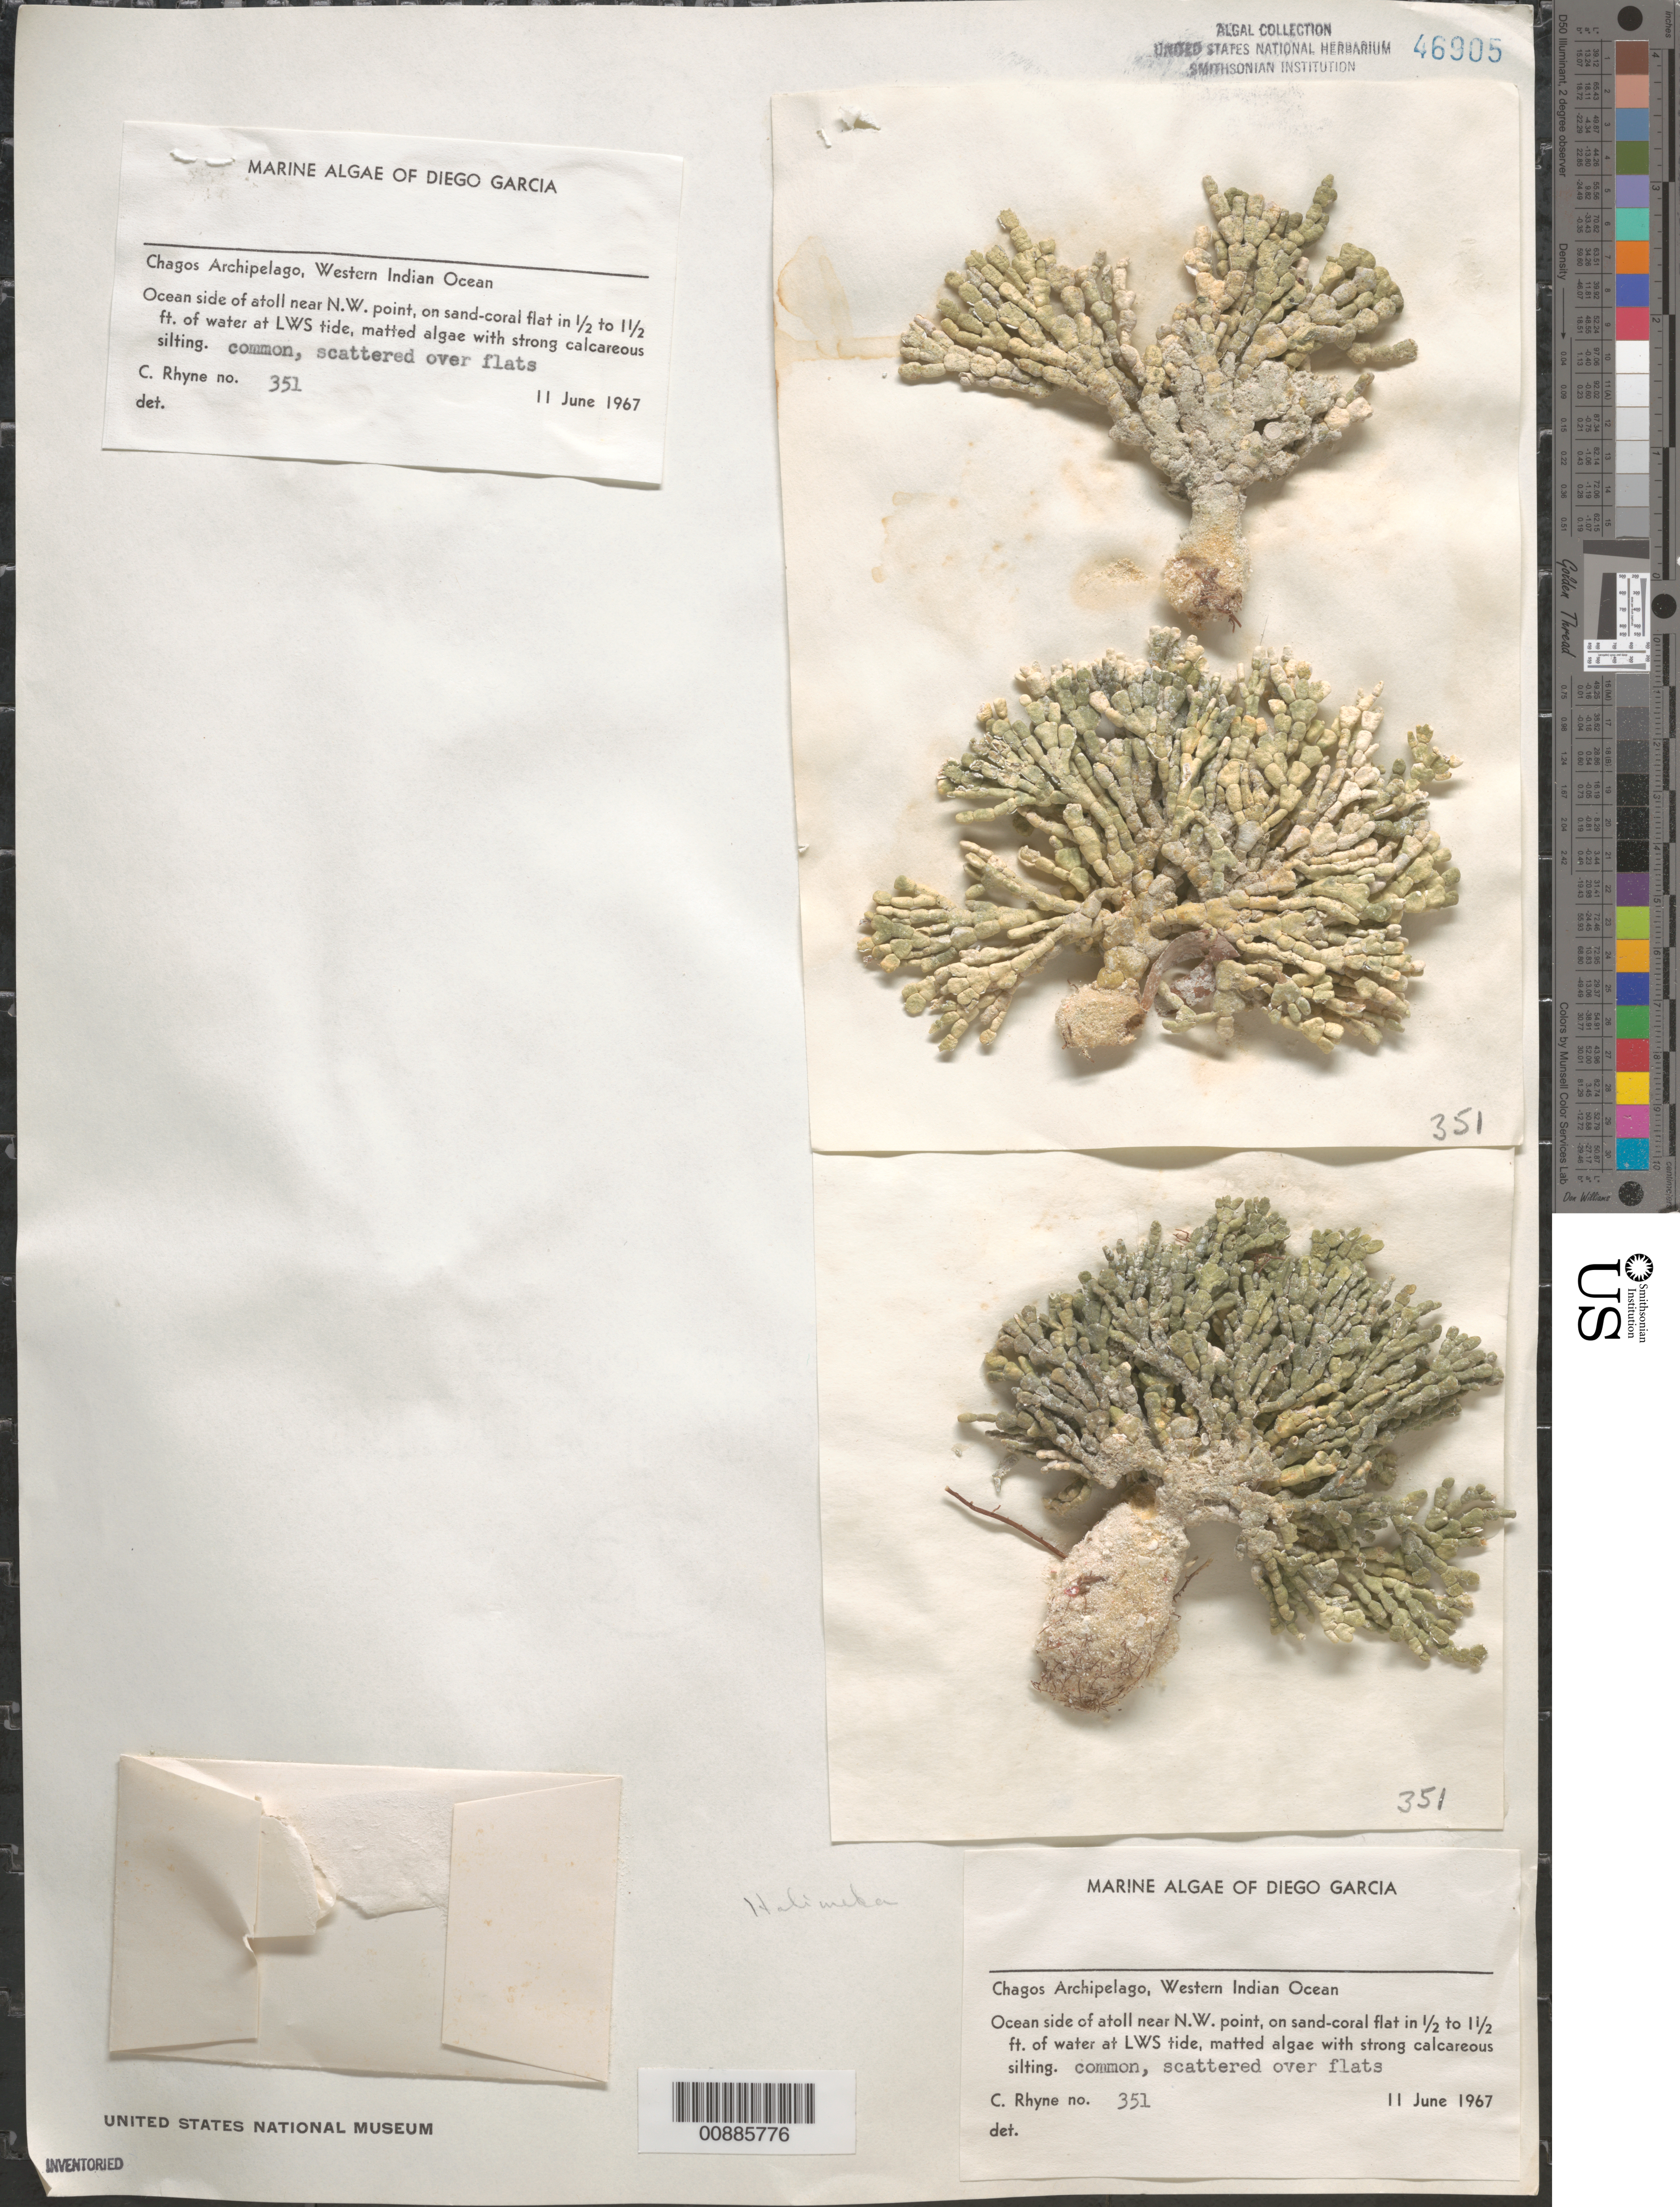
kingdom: Plantae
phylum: Chlorophyta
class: Ulvophyceae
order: Bryopsidales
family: Halimedaceae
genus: Halimeda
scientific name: Halimeda sp.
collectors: C. Rhyne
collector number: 351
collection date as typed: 11 Jun 1967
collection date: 1967-06-11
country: British Indian Ocean Territory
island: Diego Garcia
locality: Near Northwest Point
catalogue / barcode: US 46905